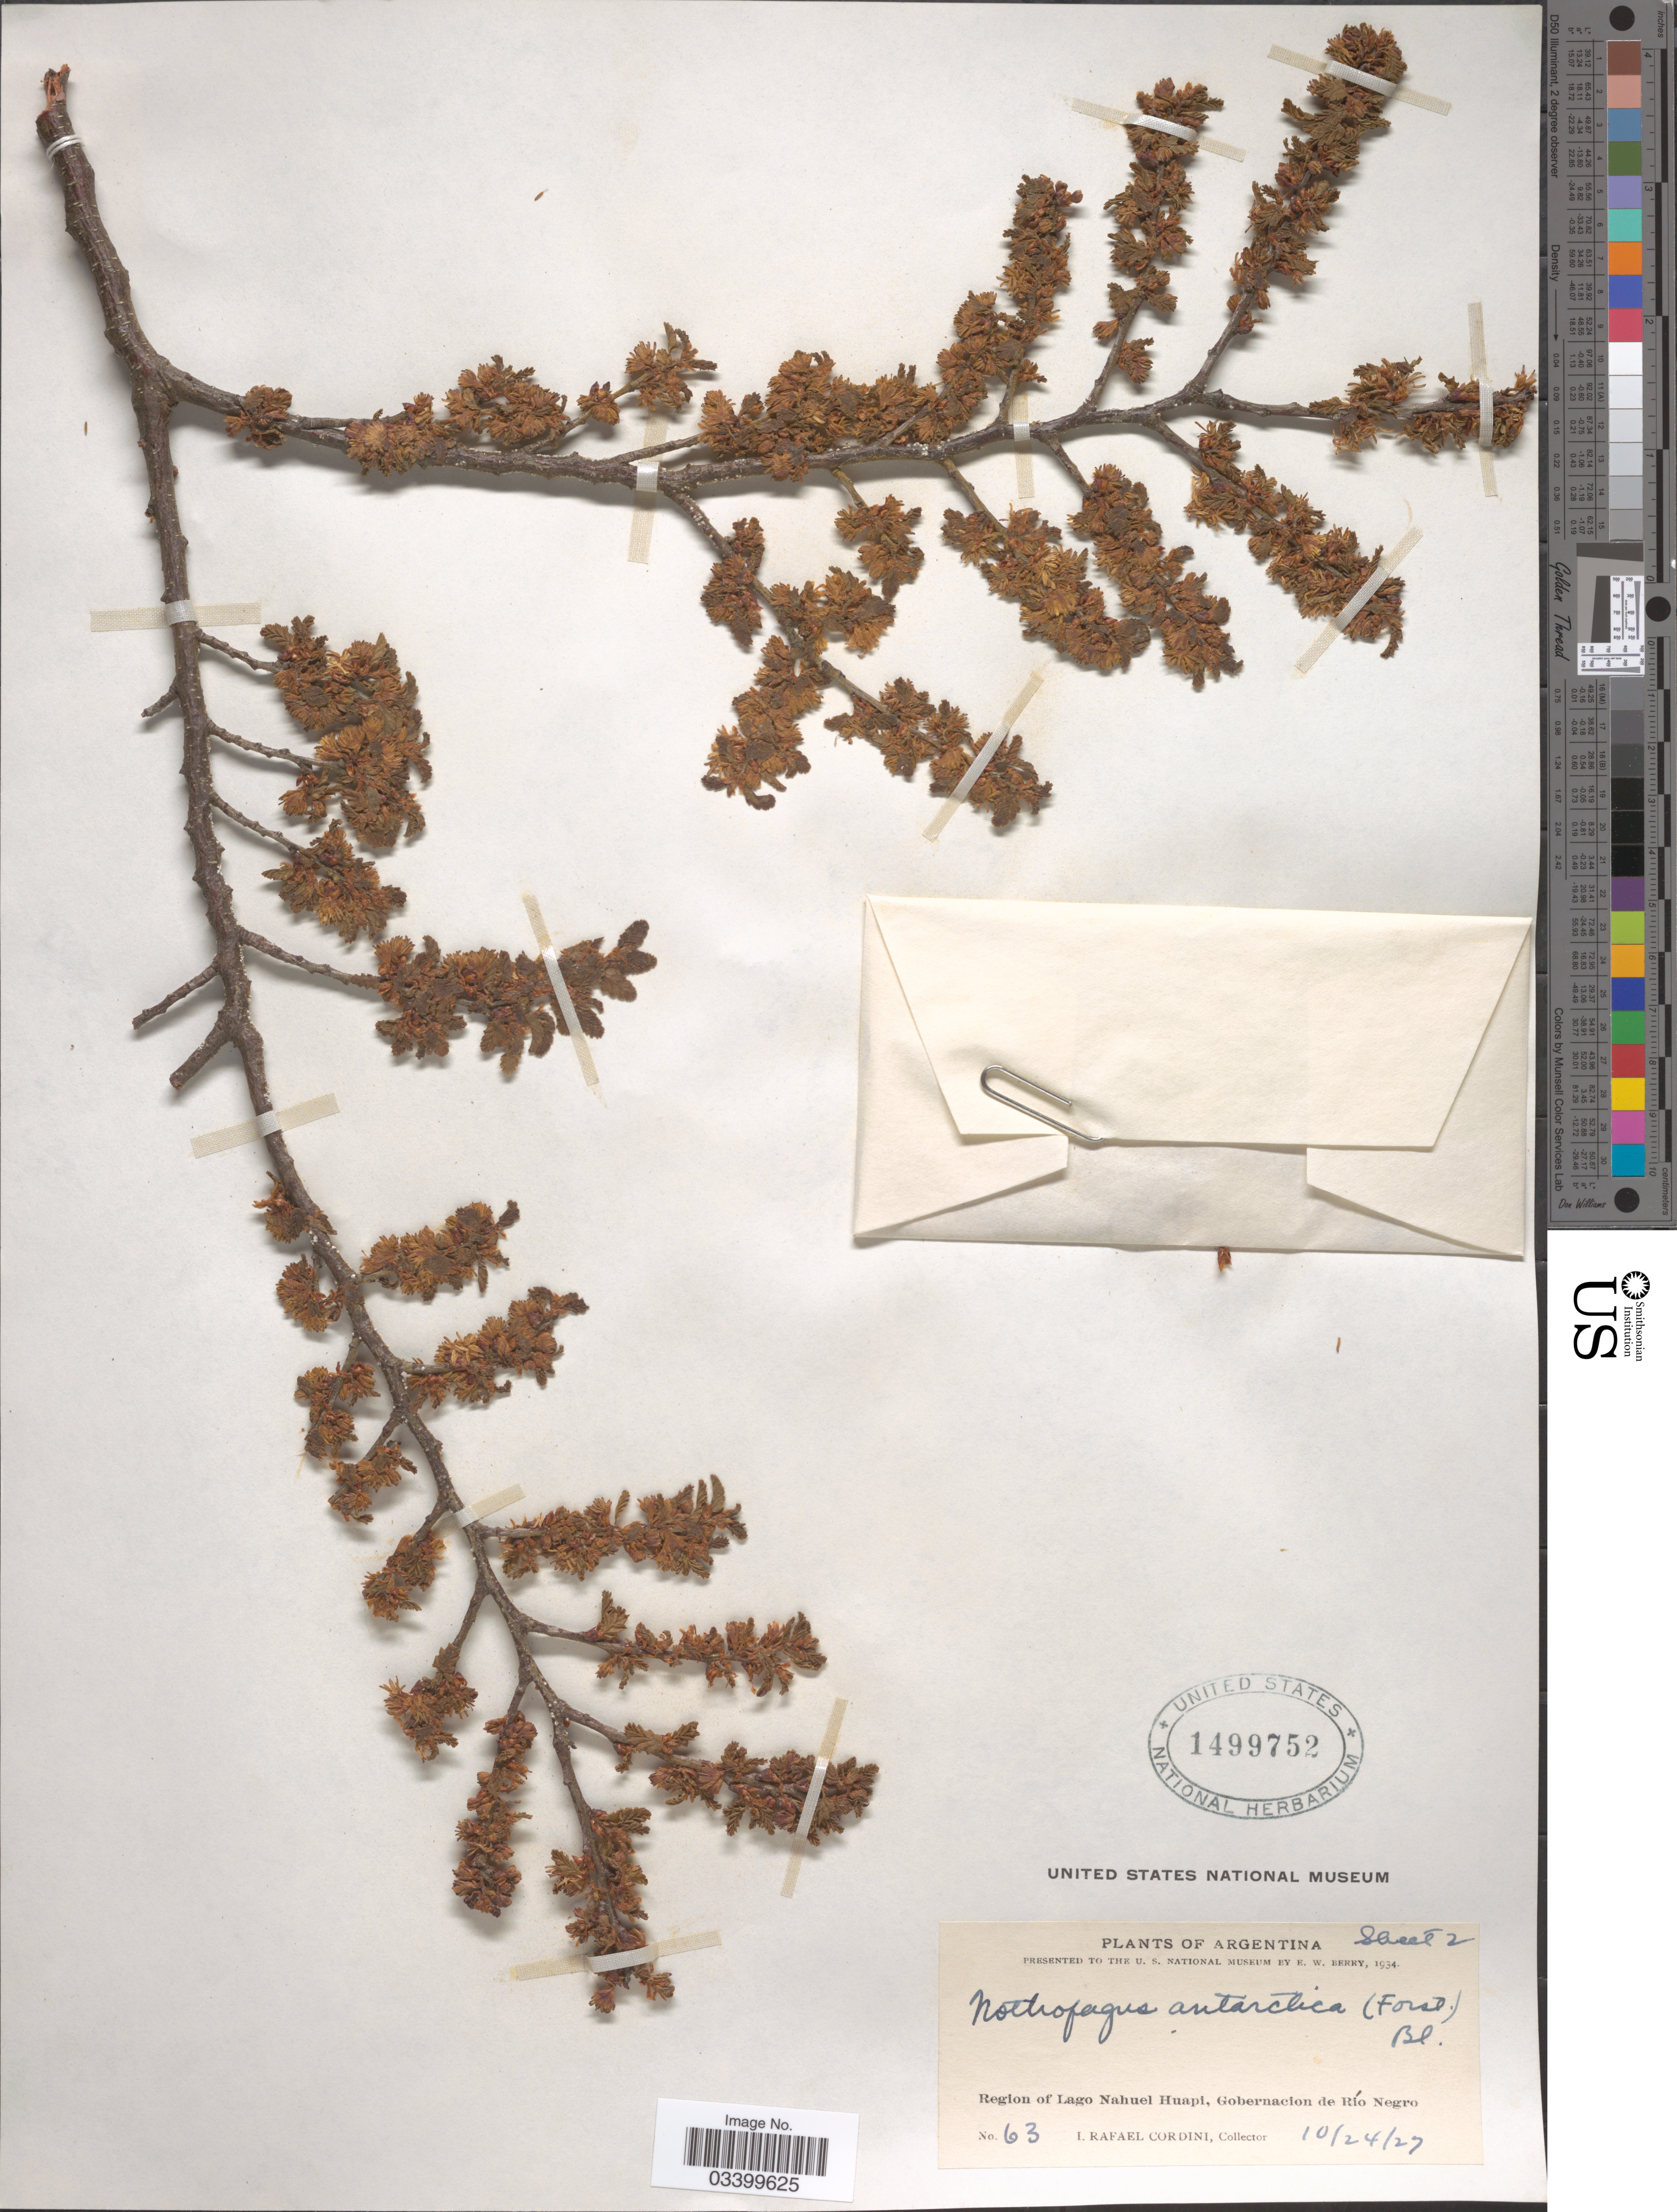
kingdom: Plantae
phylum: Tracheophyta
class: Magnoliopsida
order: Fagales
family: Nothofagaceae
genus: Nothofagus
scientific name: Nothofagus antarctica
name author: (G. Forst.) Oerst.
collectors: I. Cordini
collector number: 63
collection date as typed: Transcribed d/m/y: 24/10/27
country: Argentina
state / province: Rio Negro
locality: Region of Lago Nahuel Huapi, Gobernacion de Río Negro.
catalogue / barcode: US 1499752